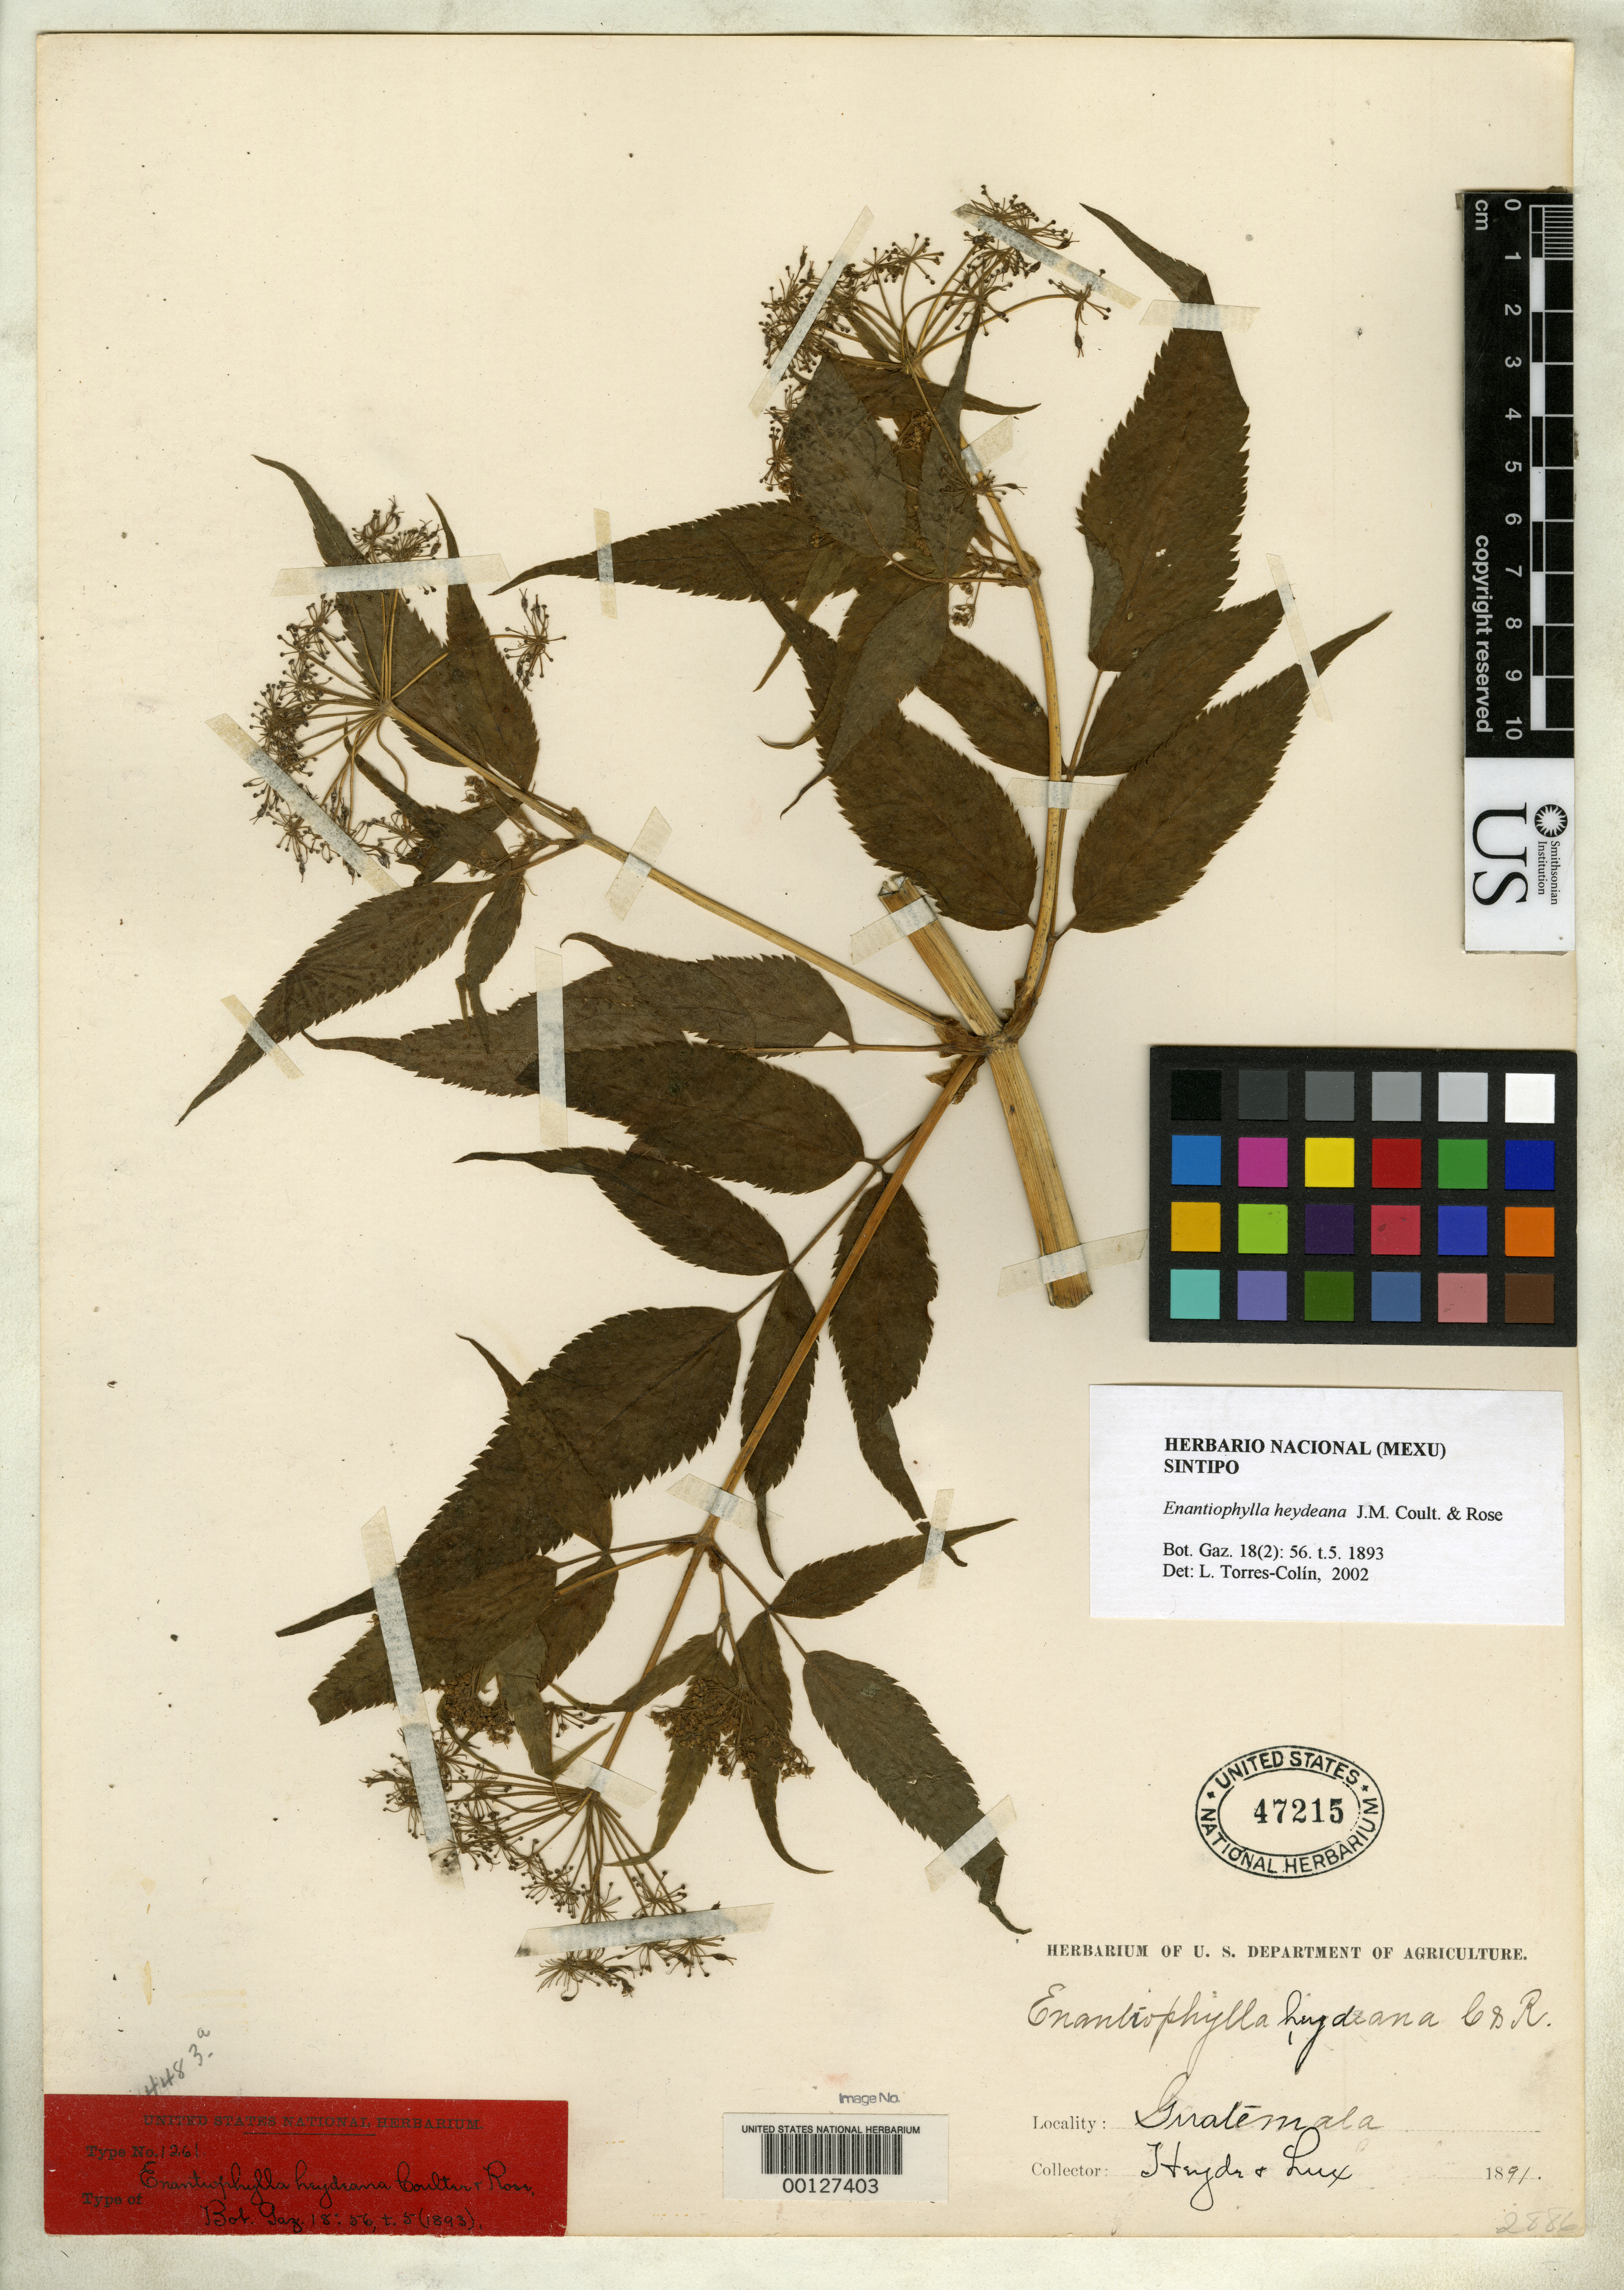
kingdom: Plantae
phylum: Tracheophyta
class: Magnoliopsida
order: Apiales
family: Apiaceae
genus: Enantiophylla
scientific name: Enantiophylla heydeana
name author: J.M. Coult. & Rose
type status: Syntype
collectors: E. T. Heyde & E. Lux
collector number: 3352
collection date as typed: May 1892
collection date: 1892-05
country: Guatemala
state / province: Santa Rosa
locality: Rio Esclavo, near Santa Rosa.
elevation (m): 914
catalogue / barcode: US 47215